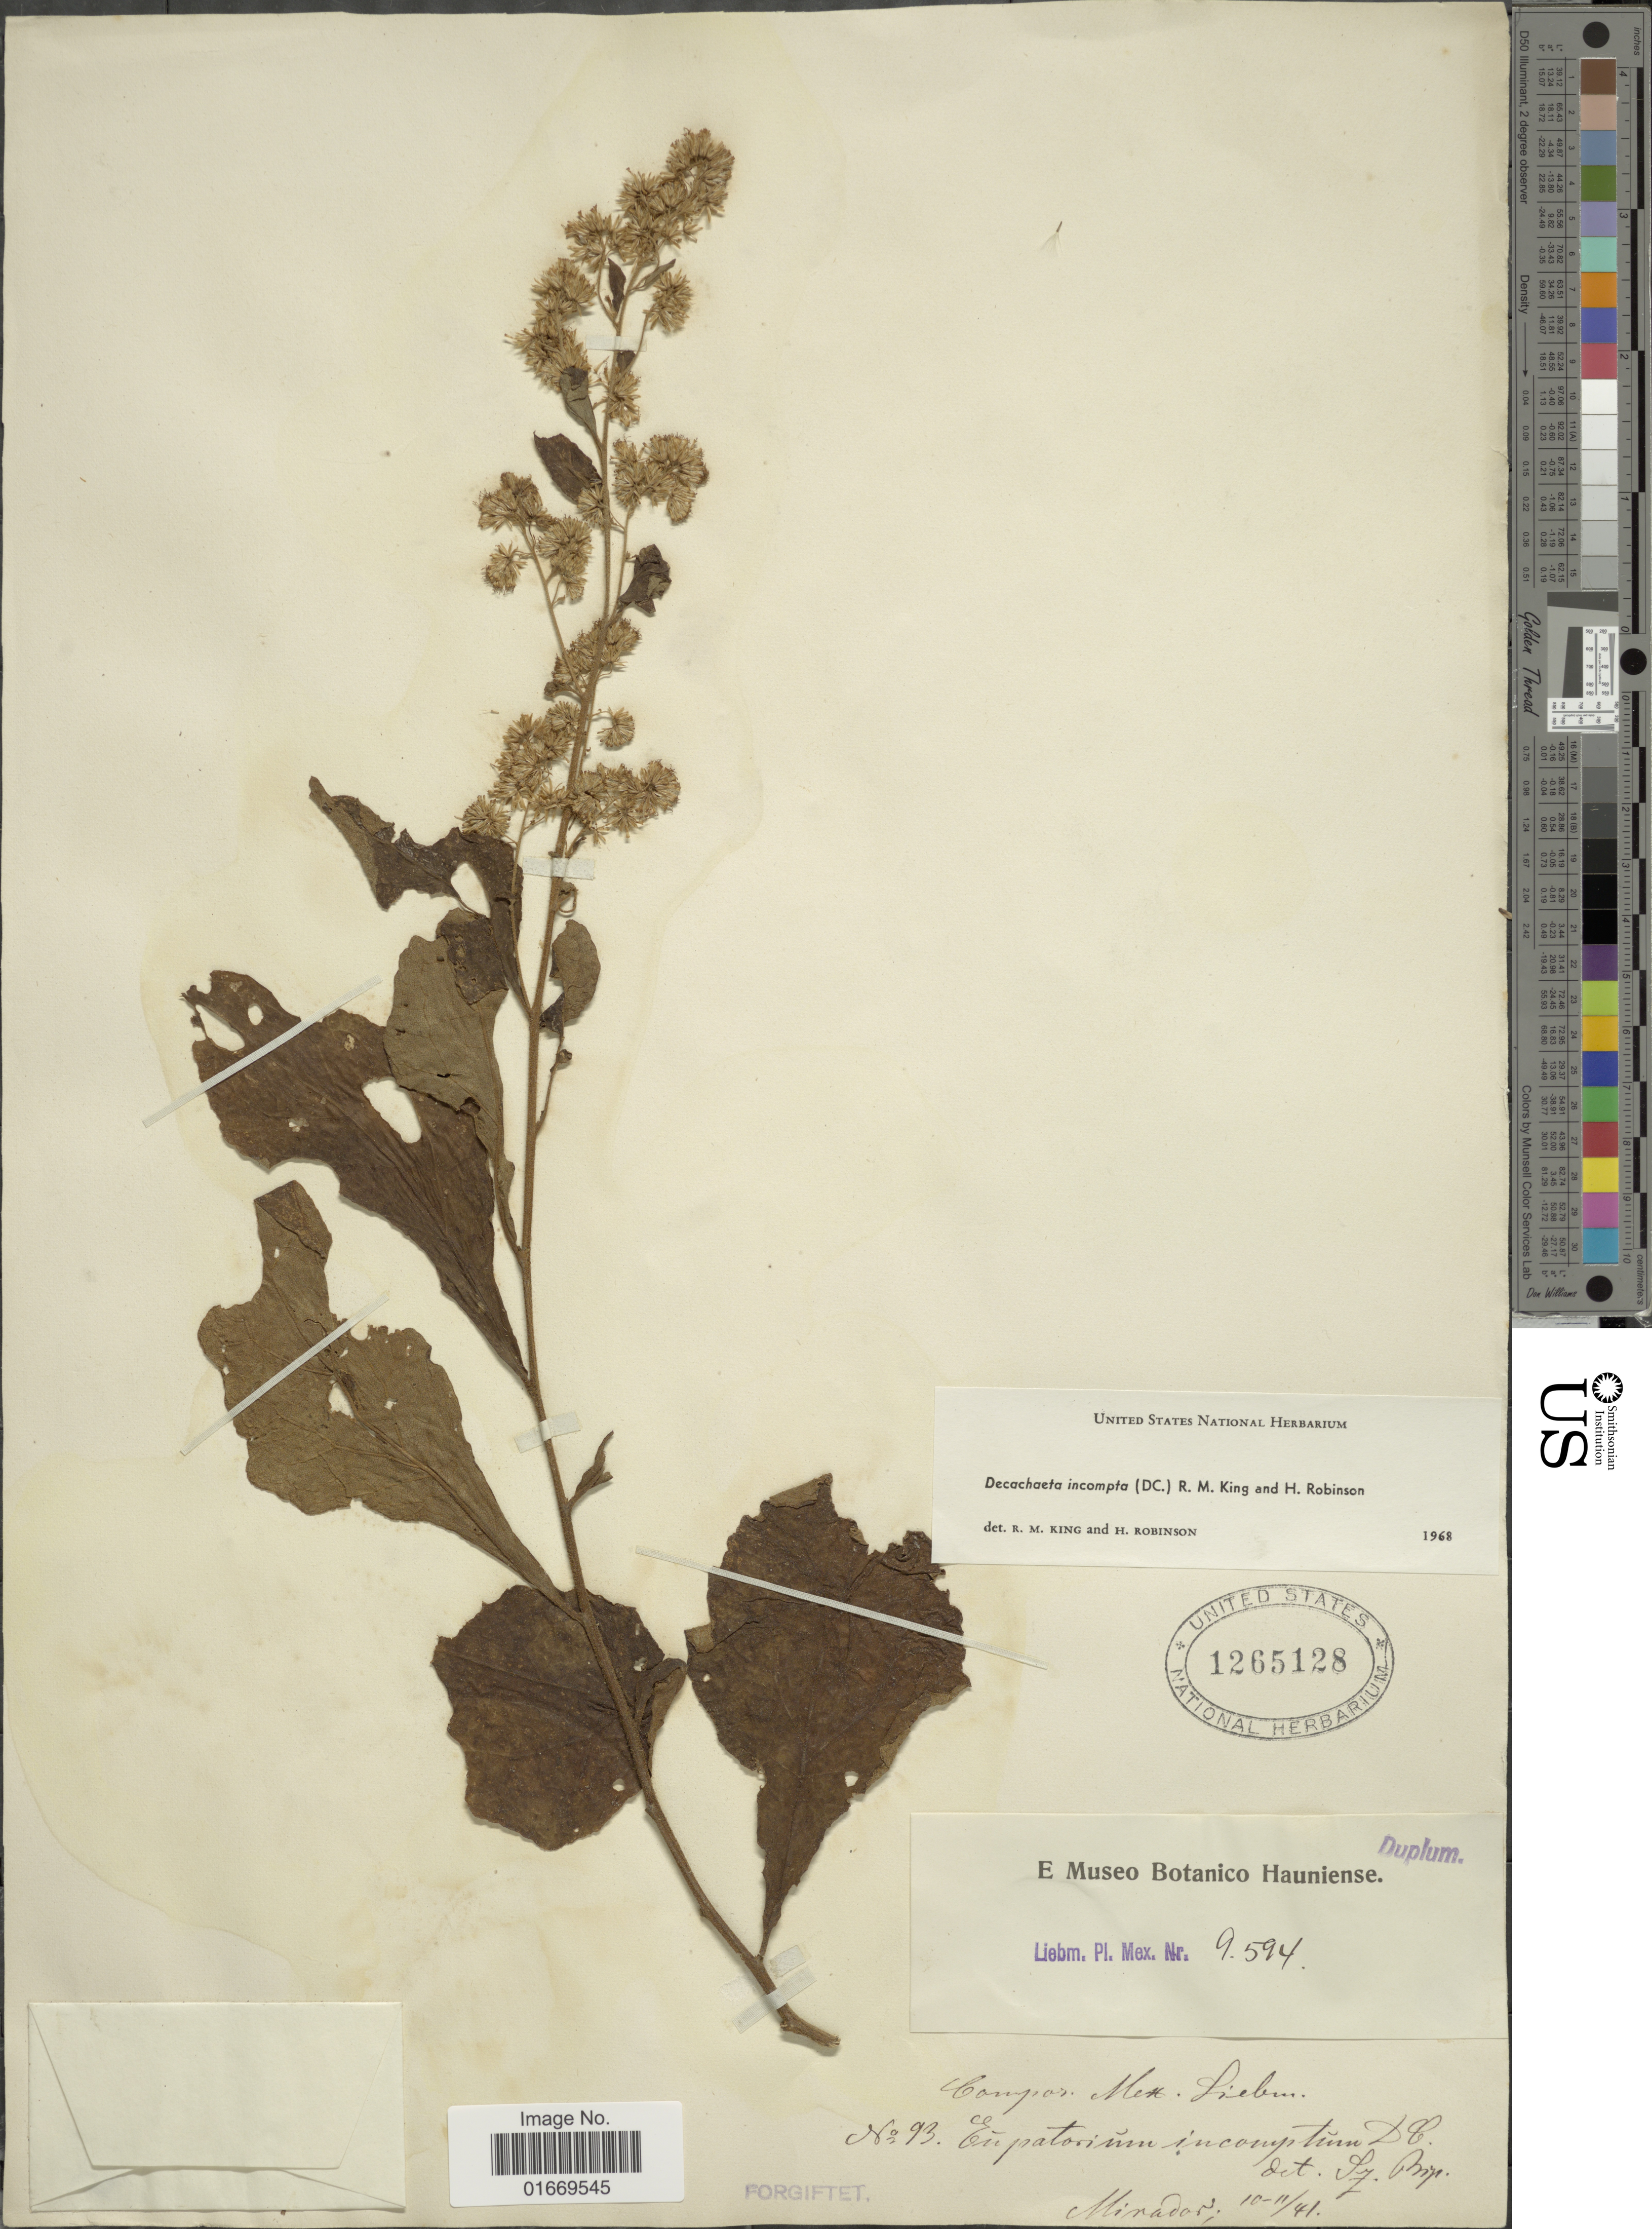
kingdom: Plantae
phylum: Tracheophyta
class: Magnoliopsida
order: Asterales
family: Asteraceae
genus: Decachaeta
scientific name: Decachaeta incompta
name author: (DC.) R.M. King & H. Rob.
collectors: Liebmann, --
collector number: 93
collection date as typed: Transcribed d/m/y: 10/11/41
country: Mexico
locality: Mirador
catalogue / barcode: US 1265128